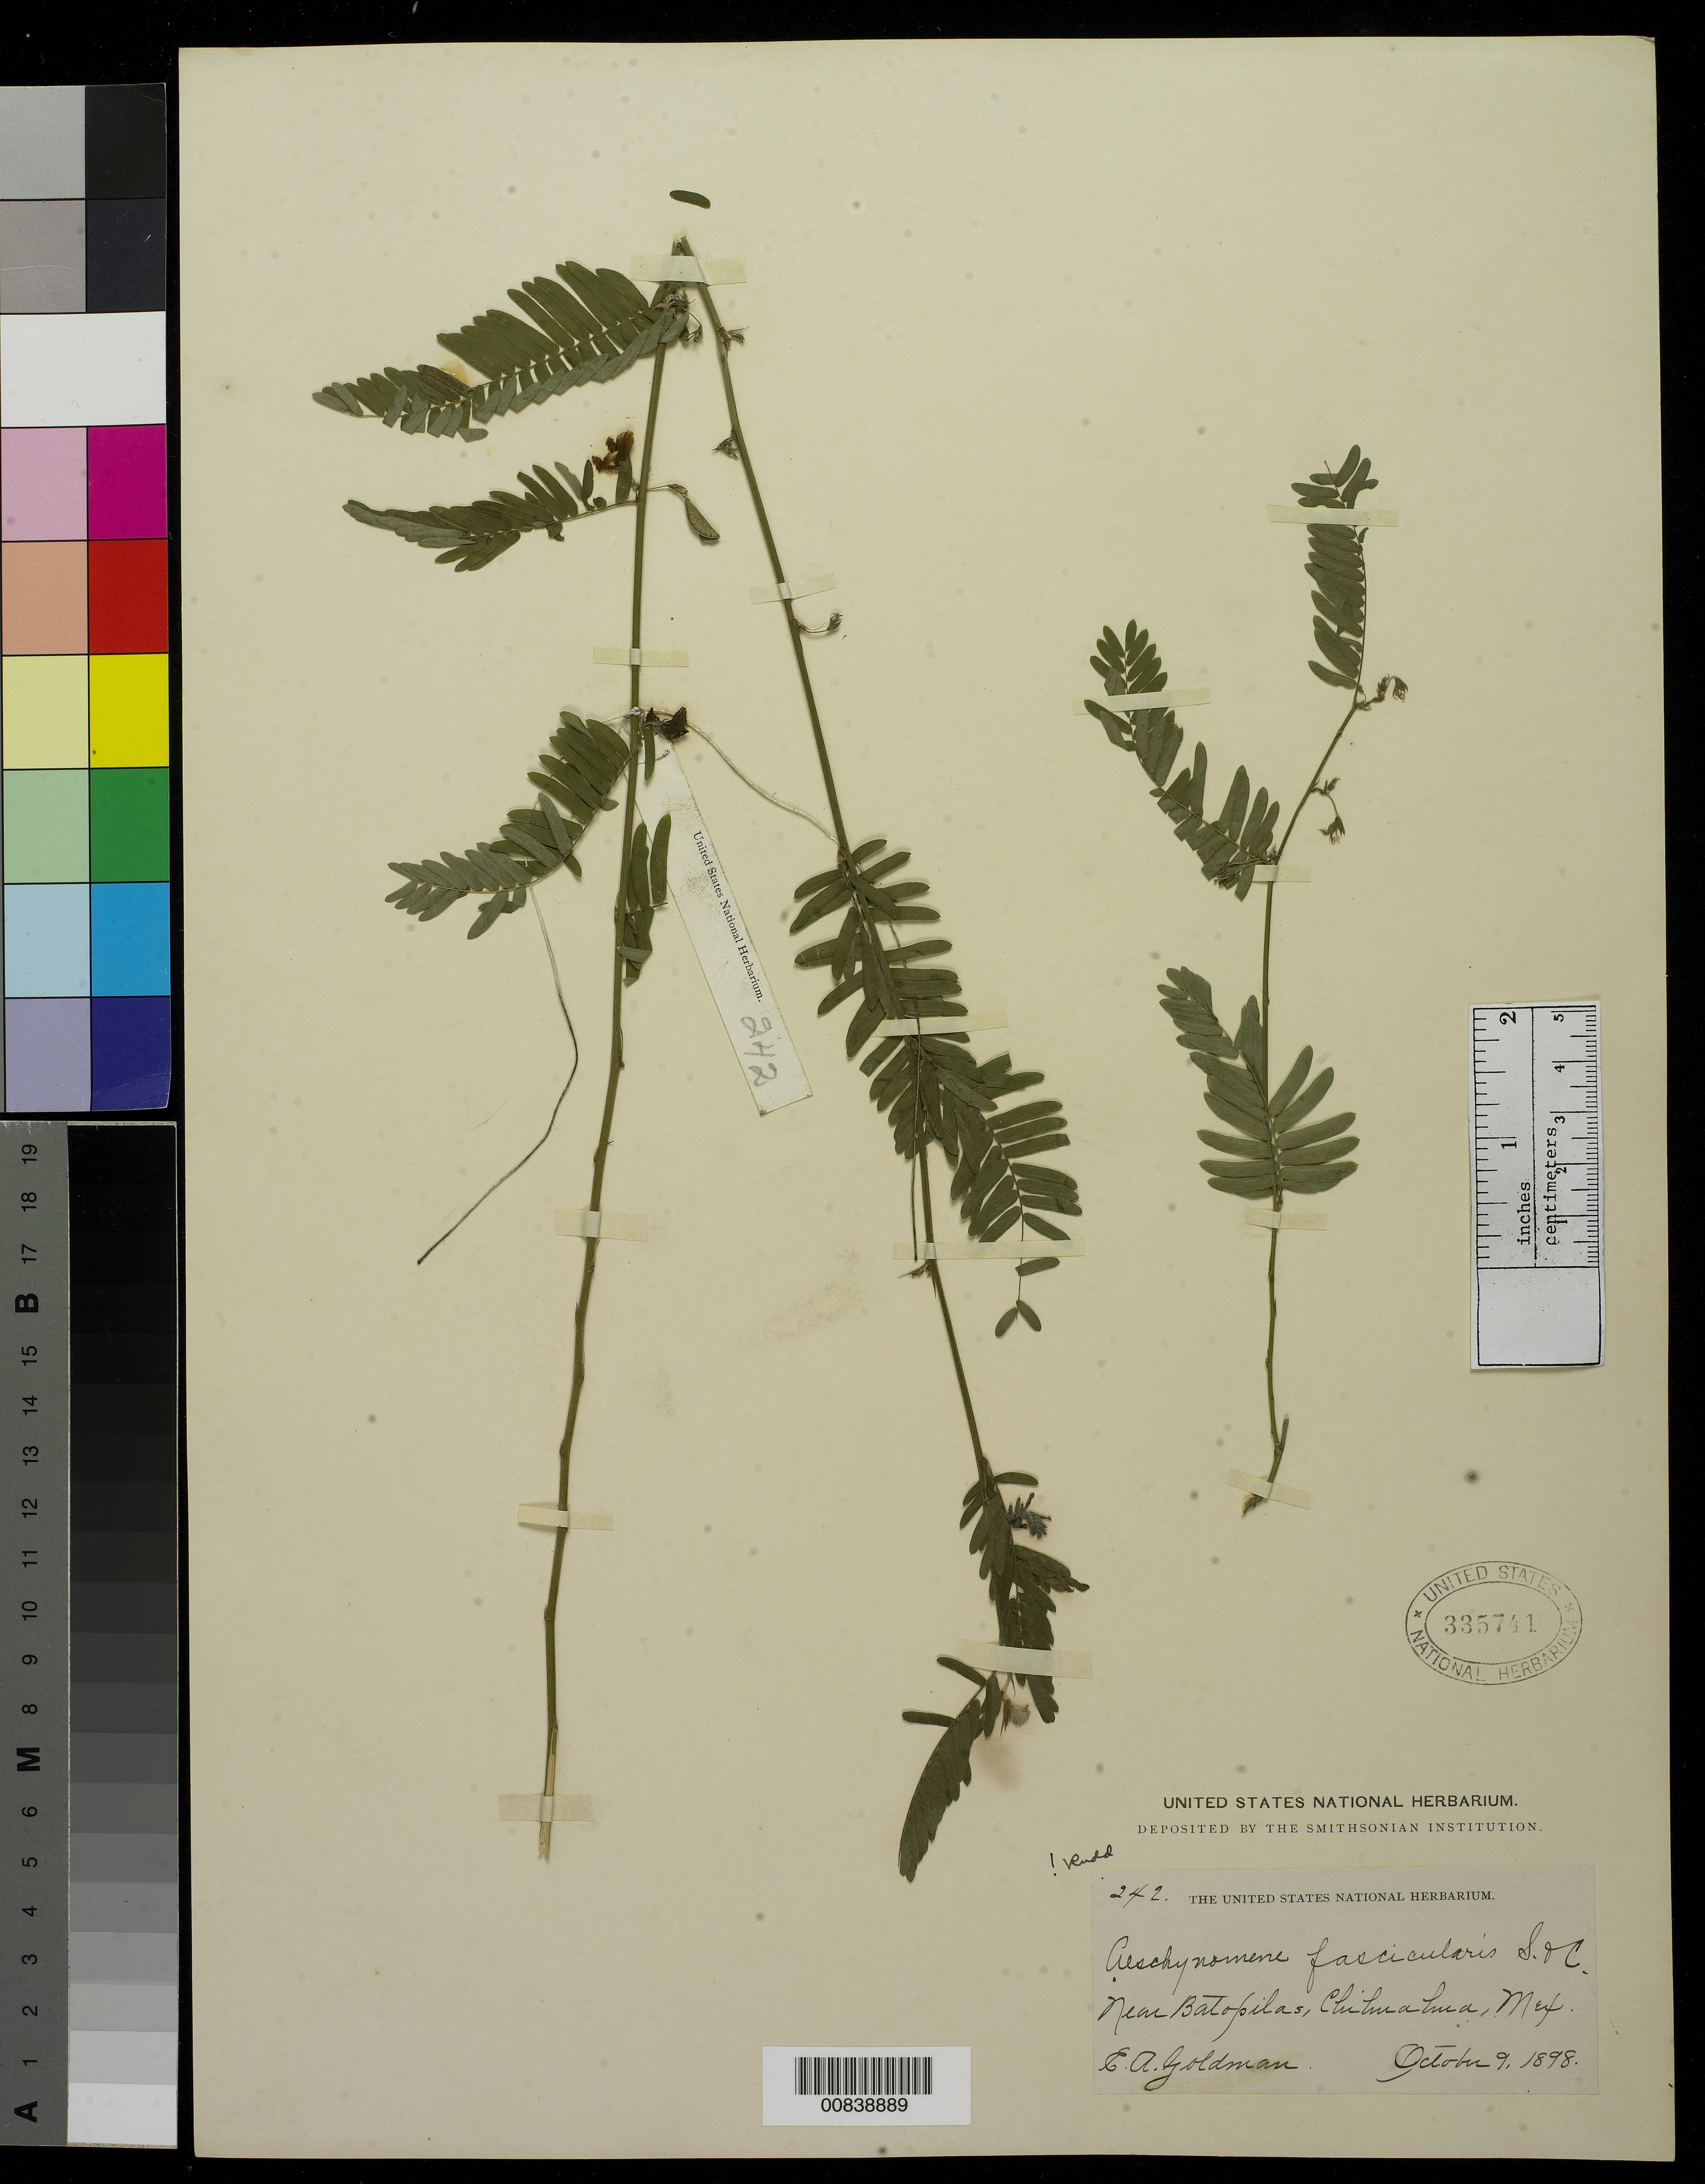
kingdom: Plantae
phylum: Tracheophyta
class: Magnoliopsida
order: Fabales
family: Fabaceae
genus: Aeschynomene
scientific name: Aeschynomene fascicularis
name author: Schltdl. & Cham.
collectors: E. A. Goldman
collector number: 242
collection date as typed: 09 Oct 1898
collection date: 1898-10-09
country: Mexico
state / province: Chihuahua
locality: Near Batopilas, Chihuahua.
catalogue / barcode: US 335741